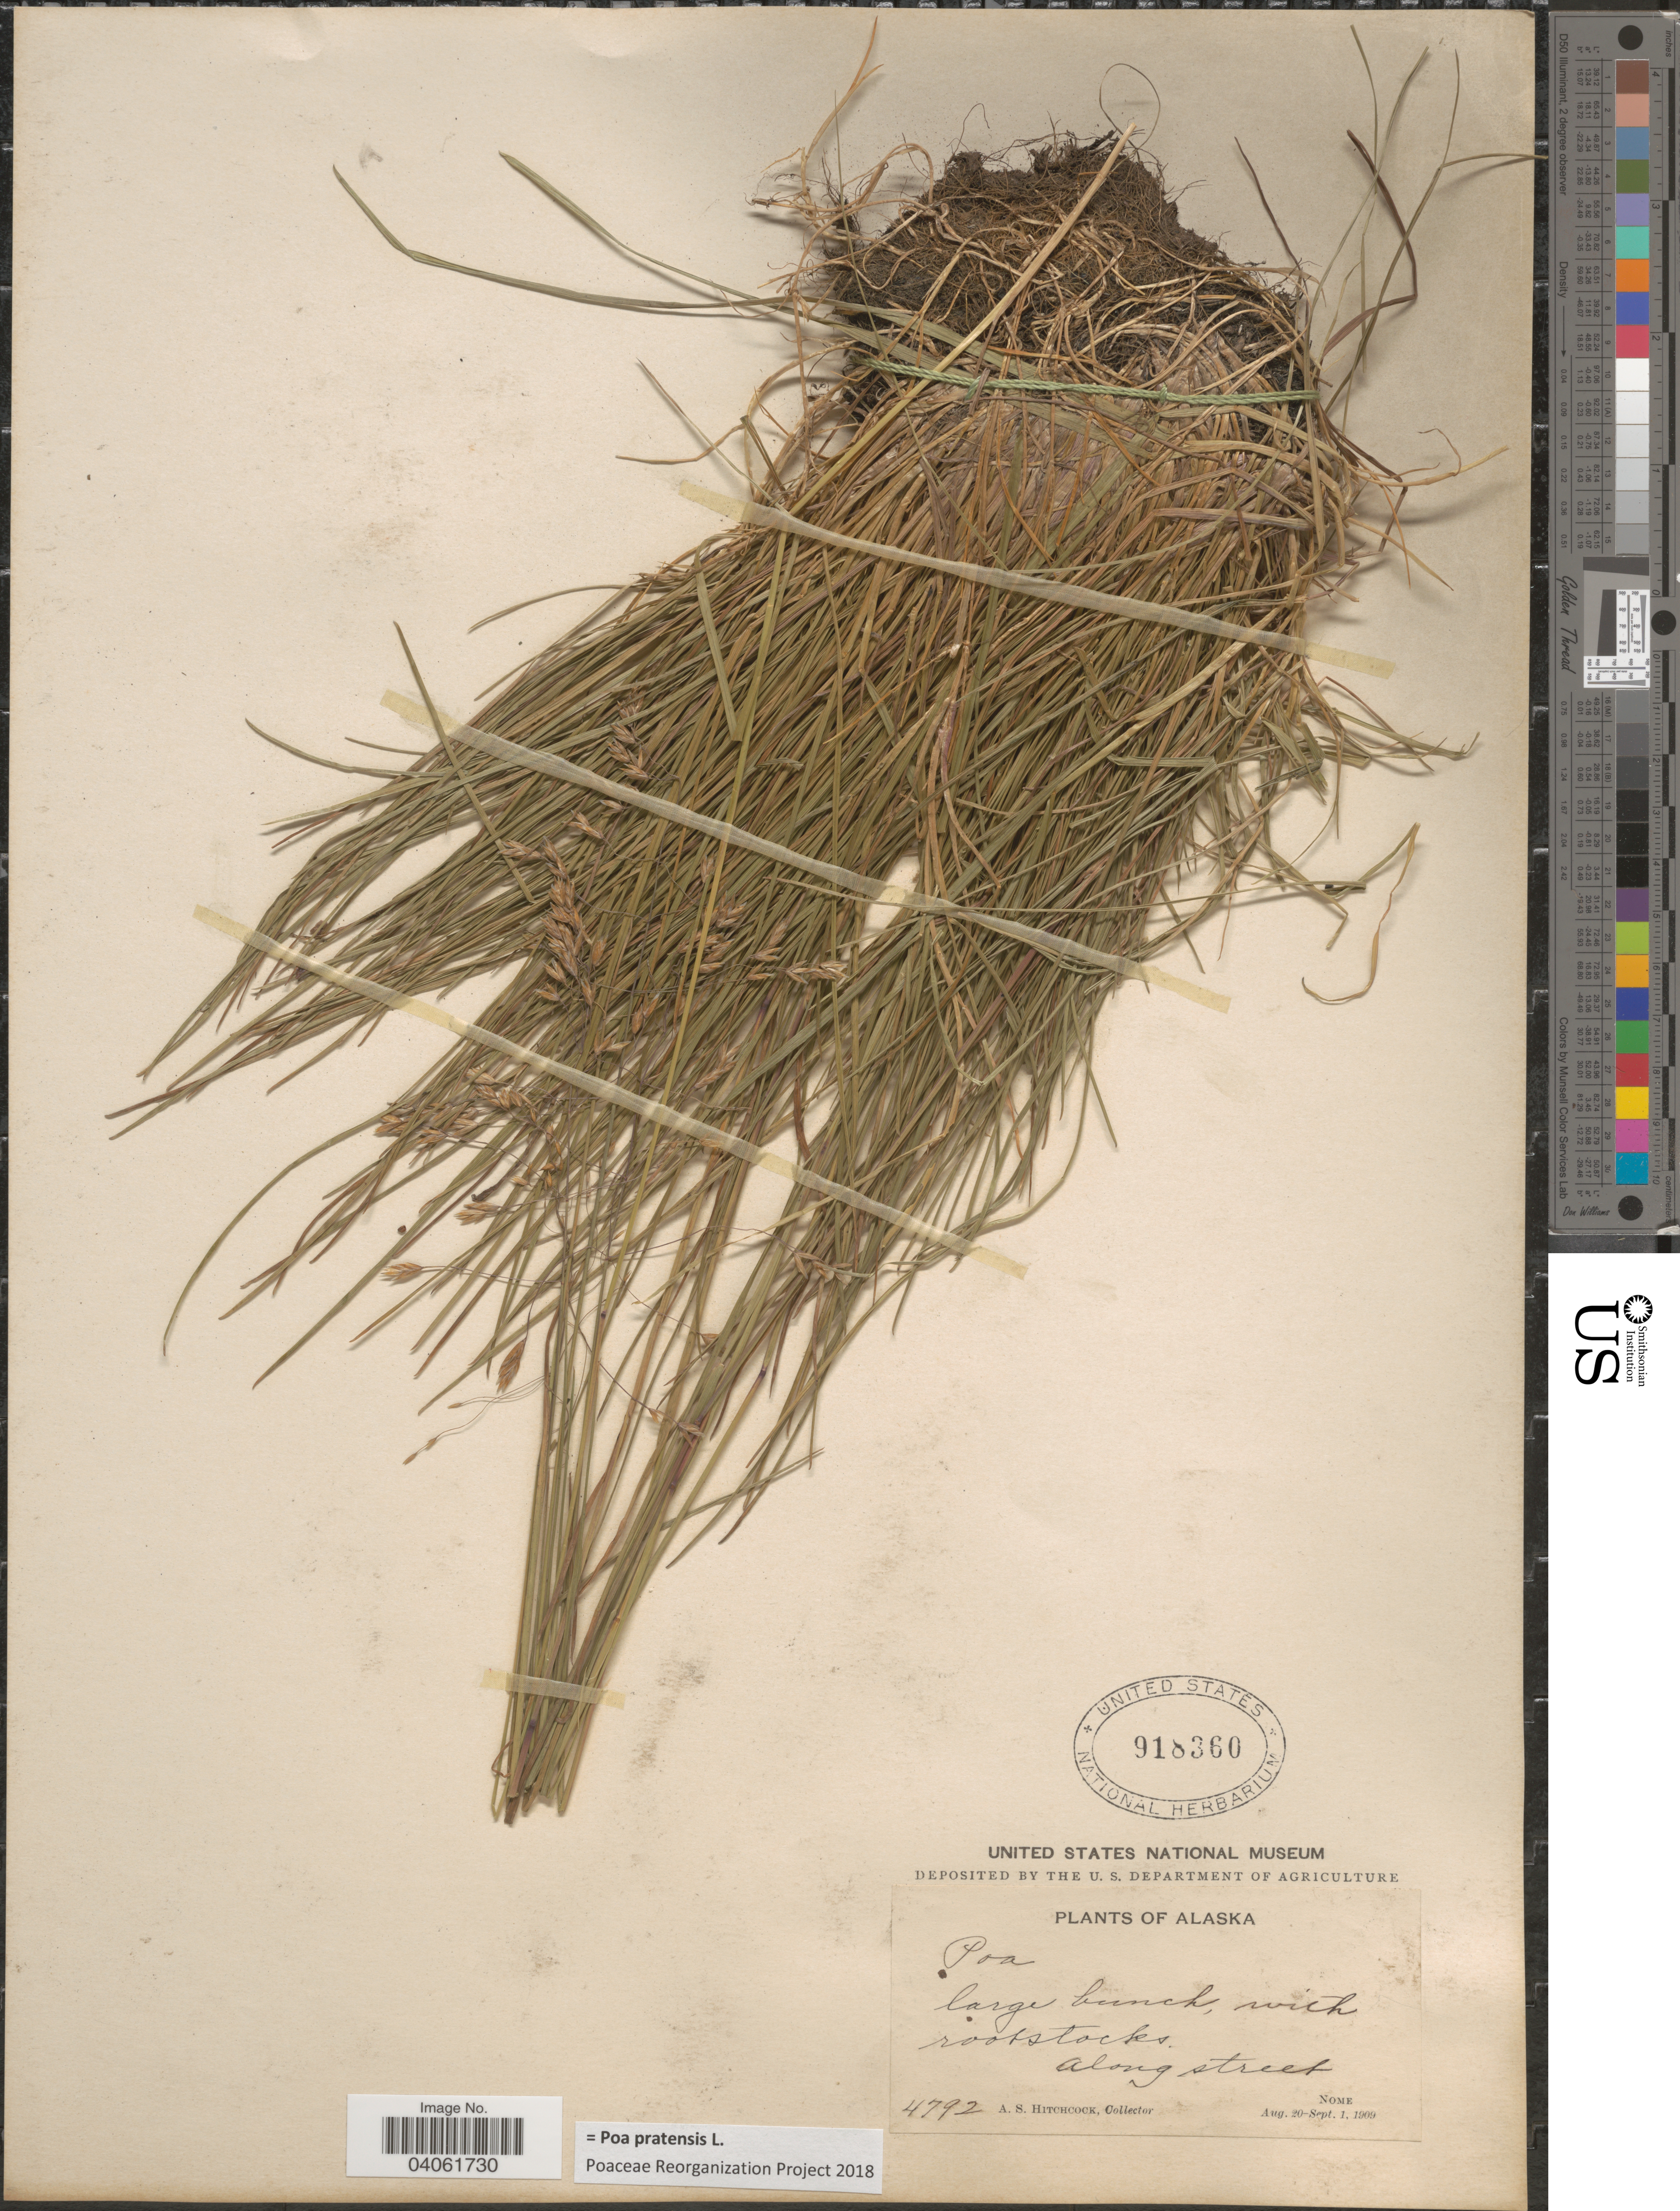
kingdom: Plantae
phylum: Tracheophyta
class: Liliopsida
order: Poales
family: Poaceae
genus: Poa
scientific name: Poa pratensis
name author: L.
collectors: A. S. Hitchcock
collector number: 4792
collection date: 1909-08-20/1909-09-01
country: United States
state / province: Alaska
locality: Along street. Nome.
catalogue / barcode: US 918360